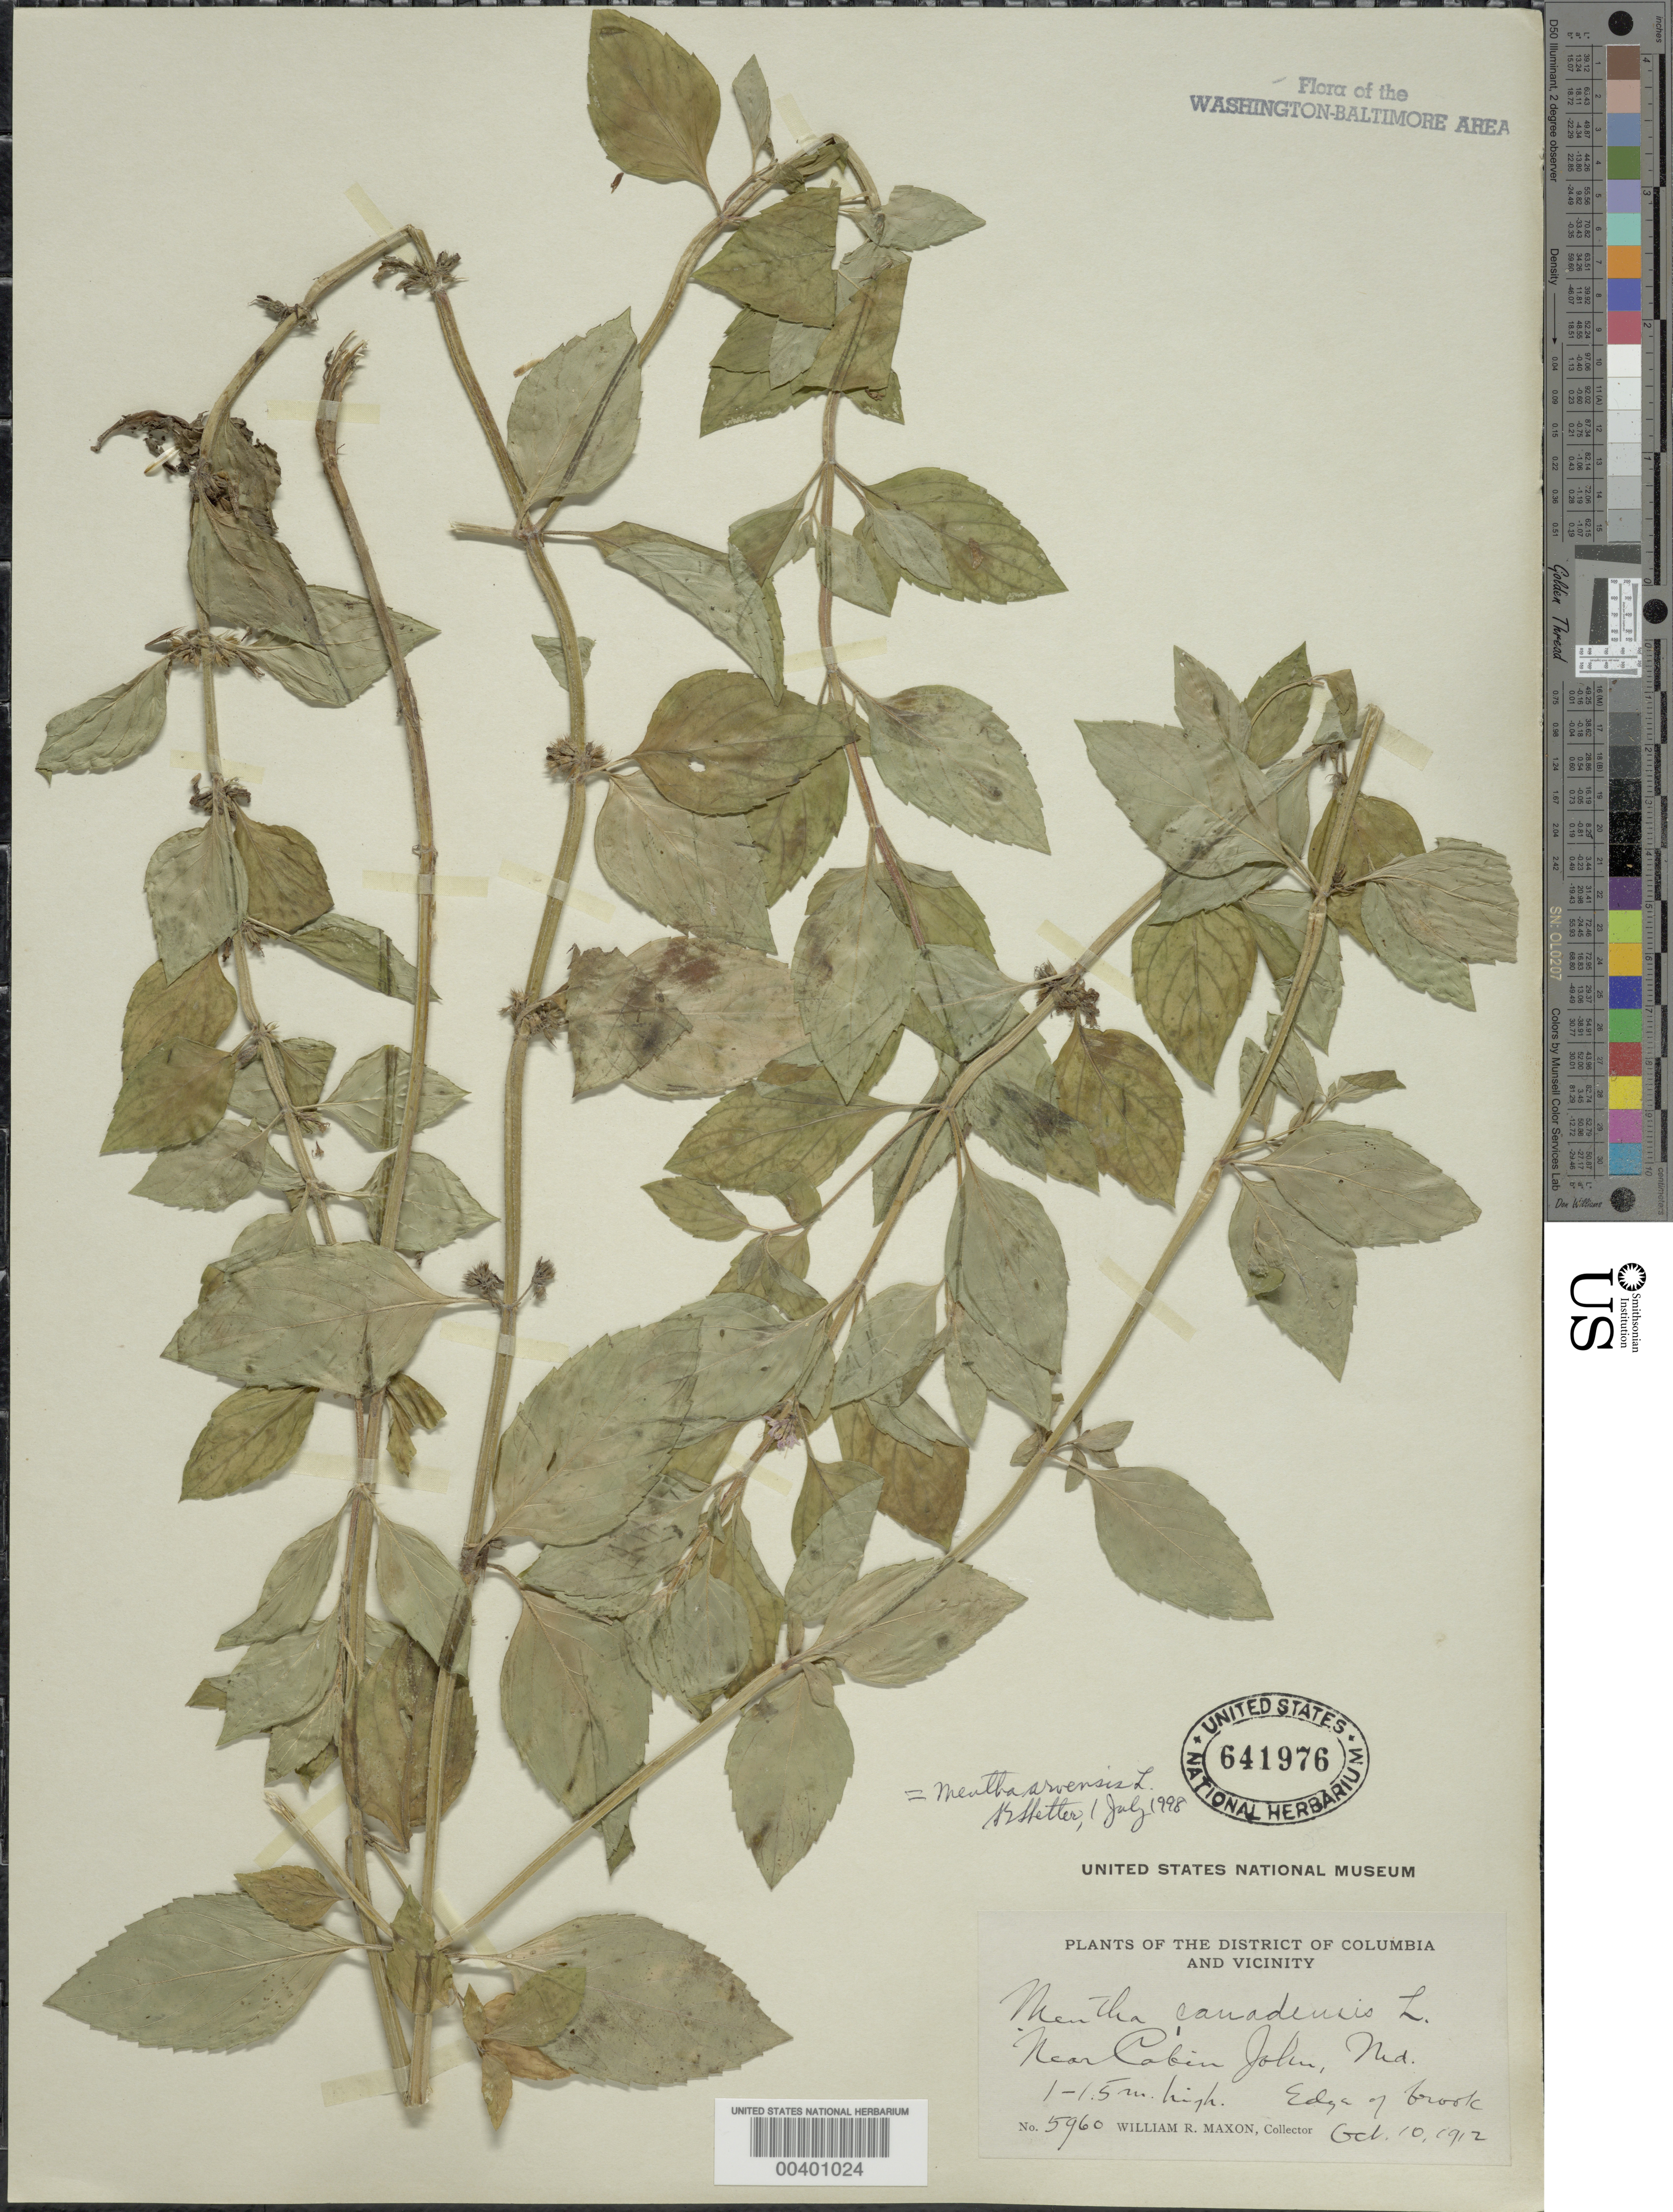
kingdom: Plantae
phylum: Tracheophyta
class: Magnoliopsida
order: Lamiales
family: Lamiaceae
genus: Mentha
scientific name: Mentha arvensis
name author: L.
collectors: W. R. Maxon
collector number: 5960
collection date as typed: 10 Oct 1912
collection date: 1912-10-10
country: United States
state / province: Maryland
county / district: Montgomery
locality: Near Cabin John C. & O. Canal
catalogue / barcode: US 641976